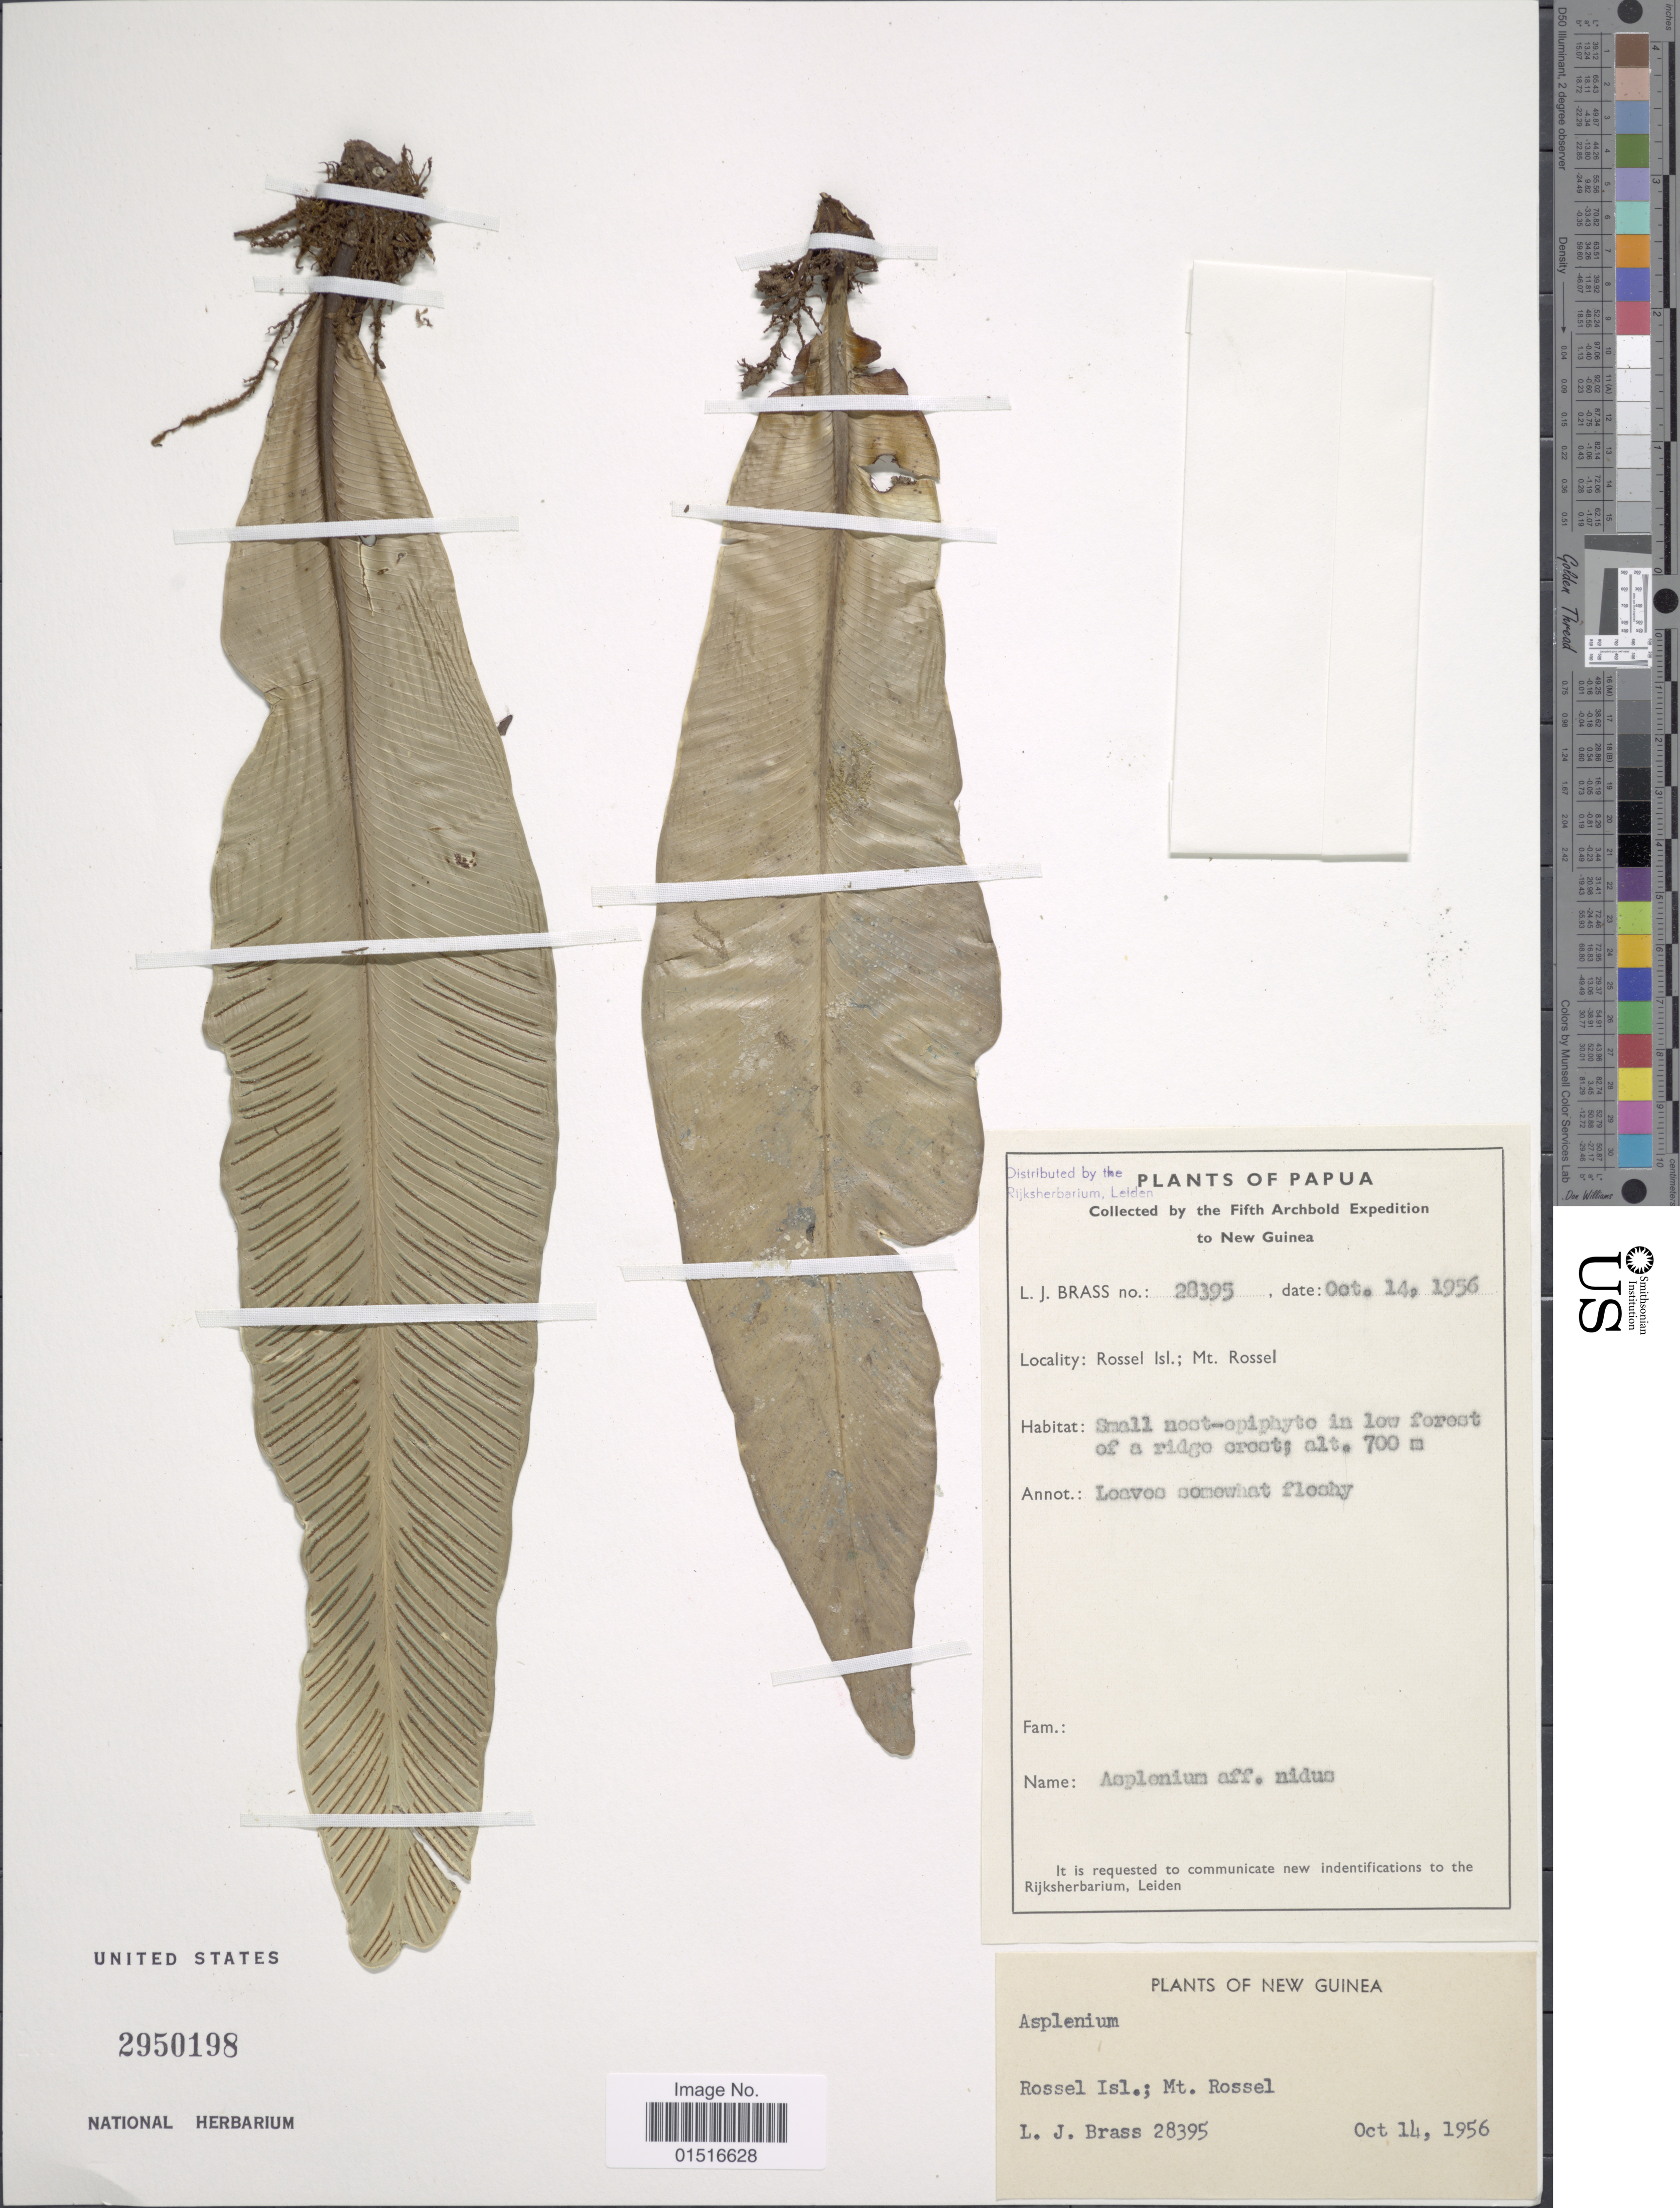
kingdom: Plantae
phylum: Tracheophyta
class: Polypodiopsida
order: Polypodiales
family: Aspleniaceae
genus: Asplenium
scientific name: Asplenium nidus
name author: L.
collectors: L. J. Brass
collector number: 28395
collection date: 1956-10-14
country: Papua New Guinea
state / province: Milne Bay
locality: New Guinea, Rossel Isl.; Mt. Rossel, Papua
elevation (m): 700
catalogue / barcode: US 2950198